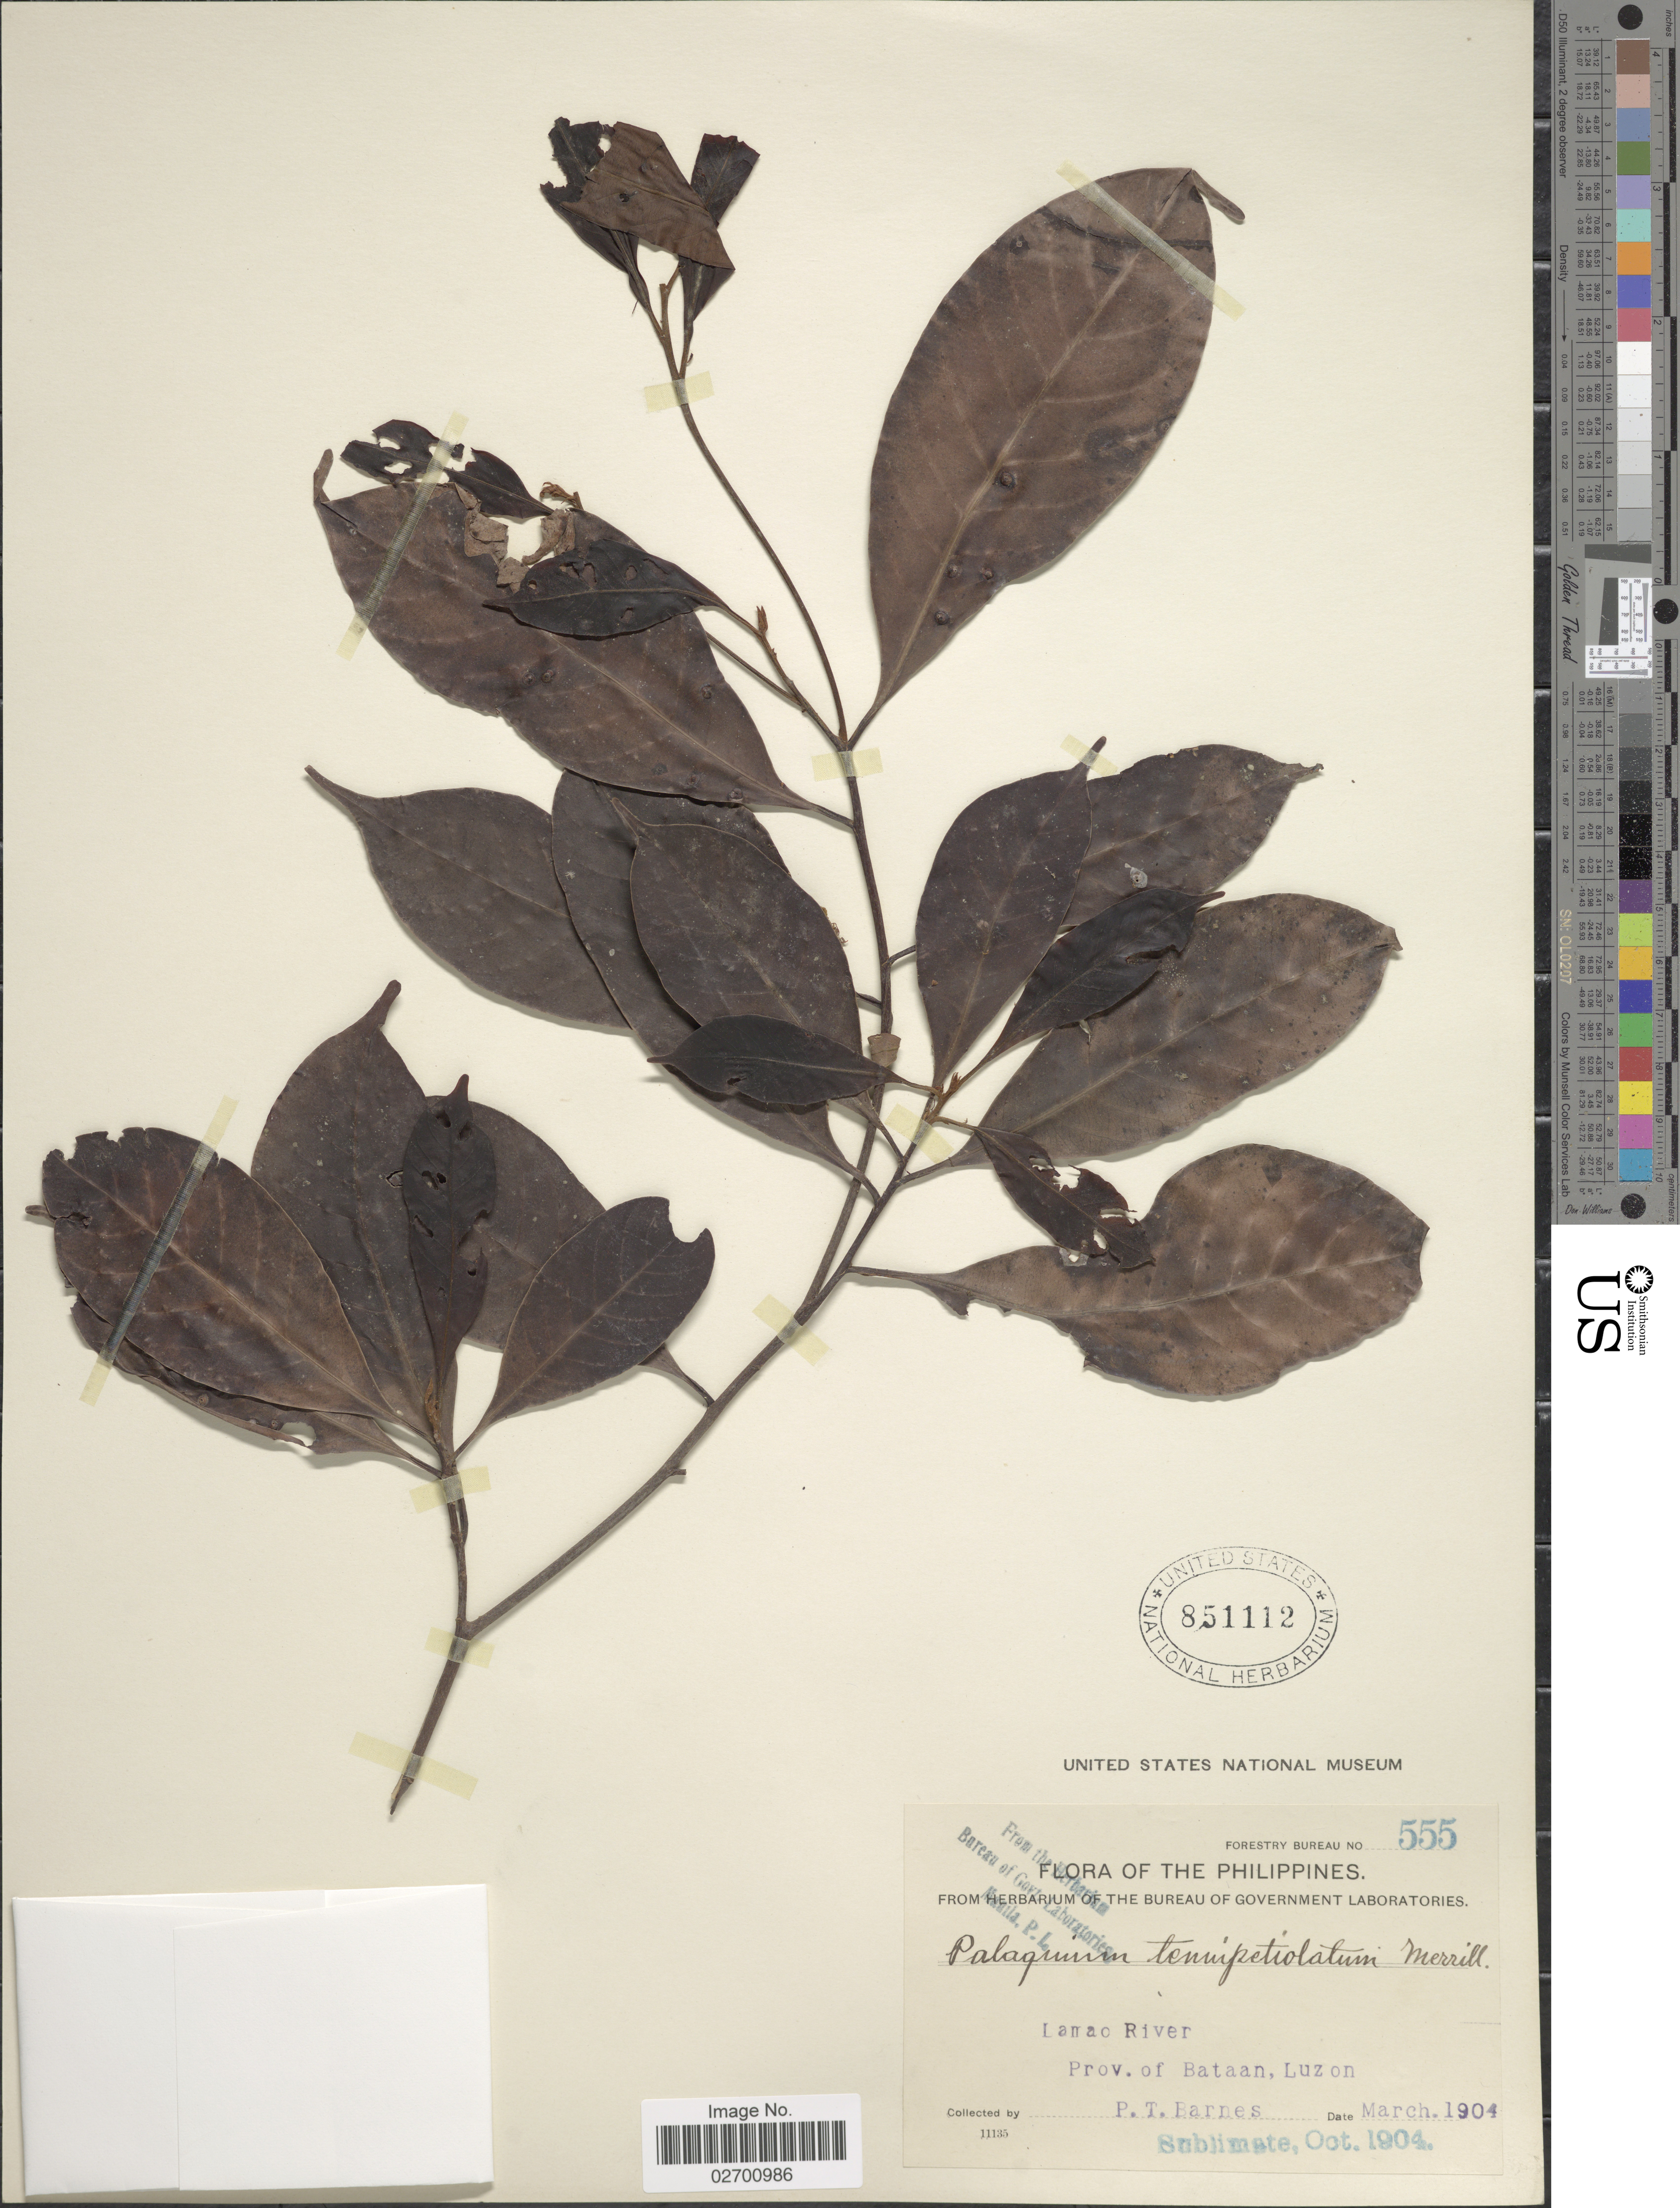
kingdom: Plantae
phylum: Tracheophyta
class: Magnoliopsida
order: Ericales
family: Sapotaceae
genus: Palaquium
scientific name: Palaquium tenuipetiolatum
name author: Merr.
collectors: P. Barnes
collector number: Forestry Bureau 555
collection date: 1904-03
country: Philippines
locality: Lamao River, Prov. of Bataan, Luzon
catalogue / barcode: US 851112